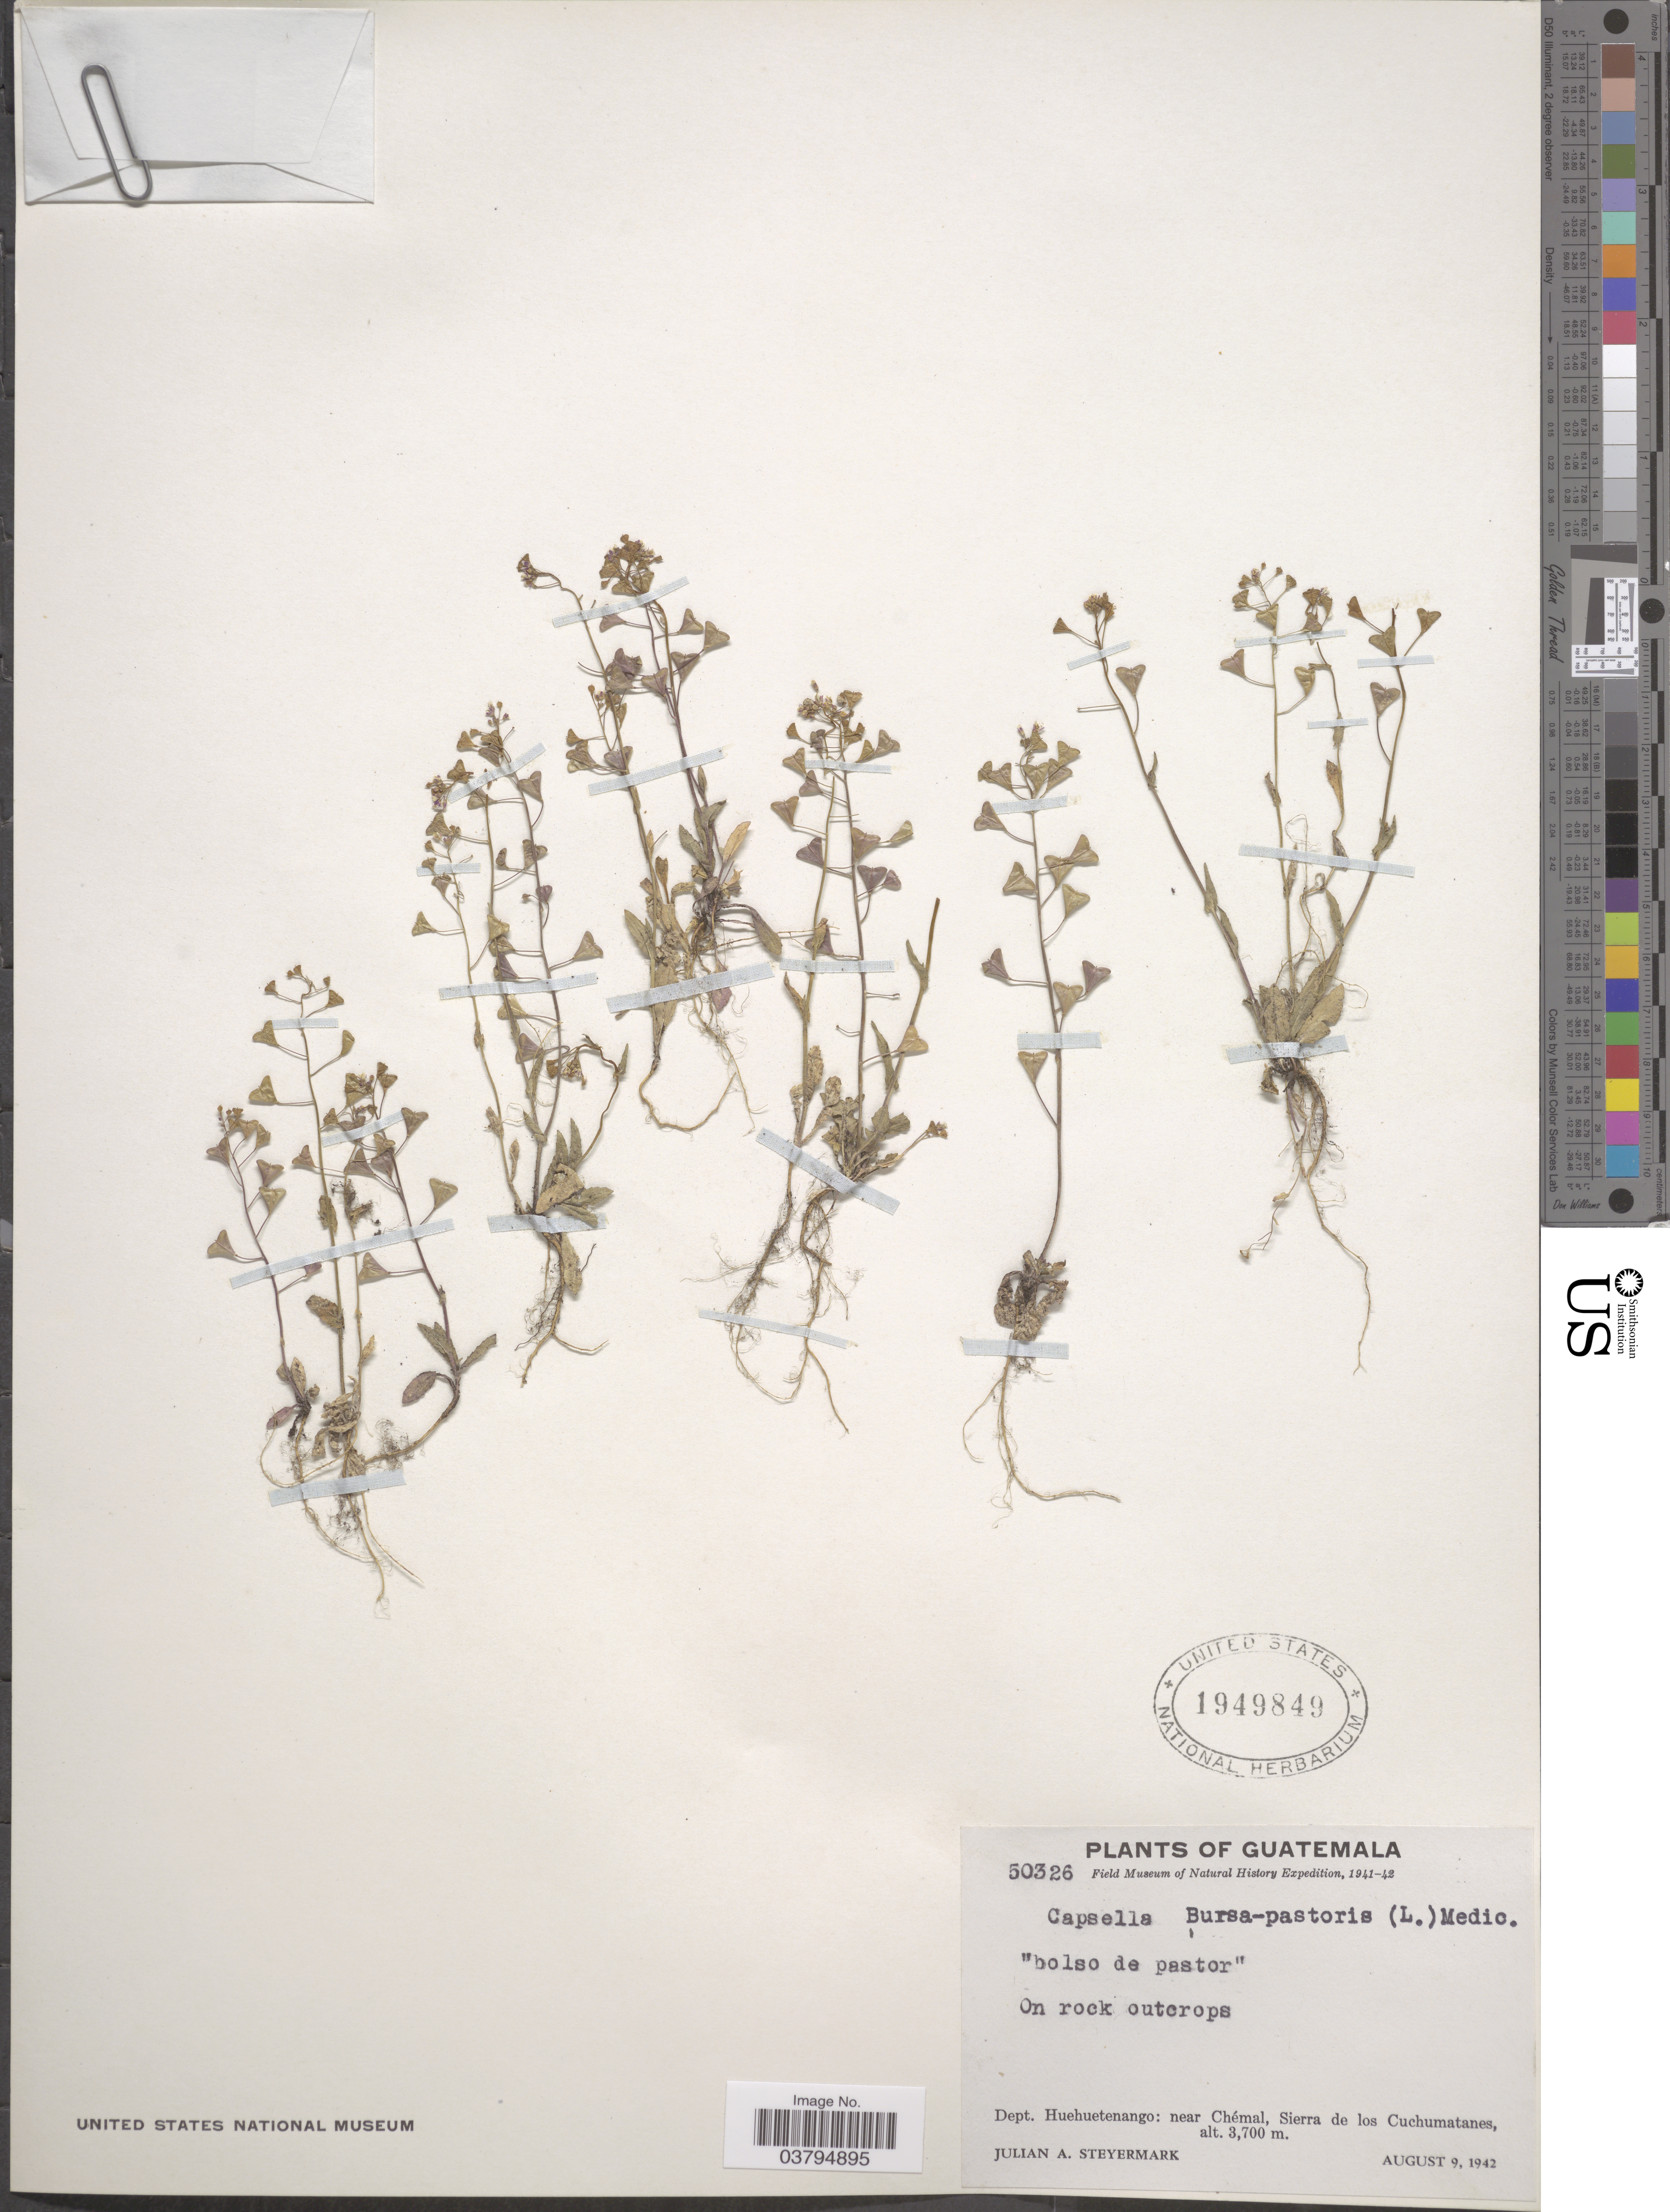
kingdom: Plantae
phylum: Tracheophyta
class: Magnoliopsida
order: Brassicales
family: Brassicaceae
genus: Capsella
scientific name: Capsella bursa-pastoris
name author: (L.) Medik.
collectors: J. Steyermark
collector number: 50326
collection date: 1942-08-09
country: Guatemala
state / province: Huehuetenango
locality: Dept. Huehuetenango: near Chémal, Sierra de los Cuchumatanes.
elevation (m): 3700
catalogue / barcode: US 1949849